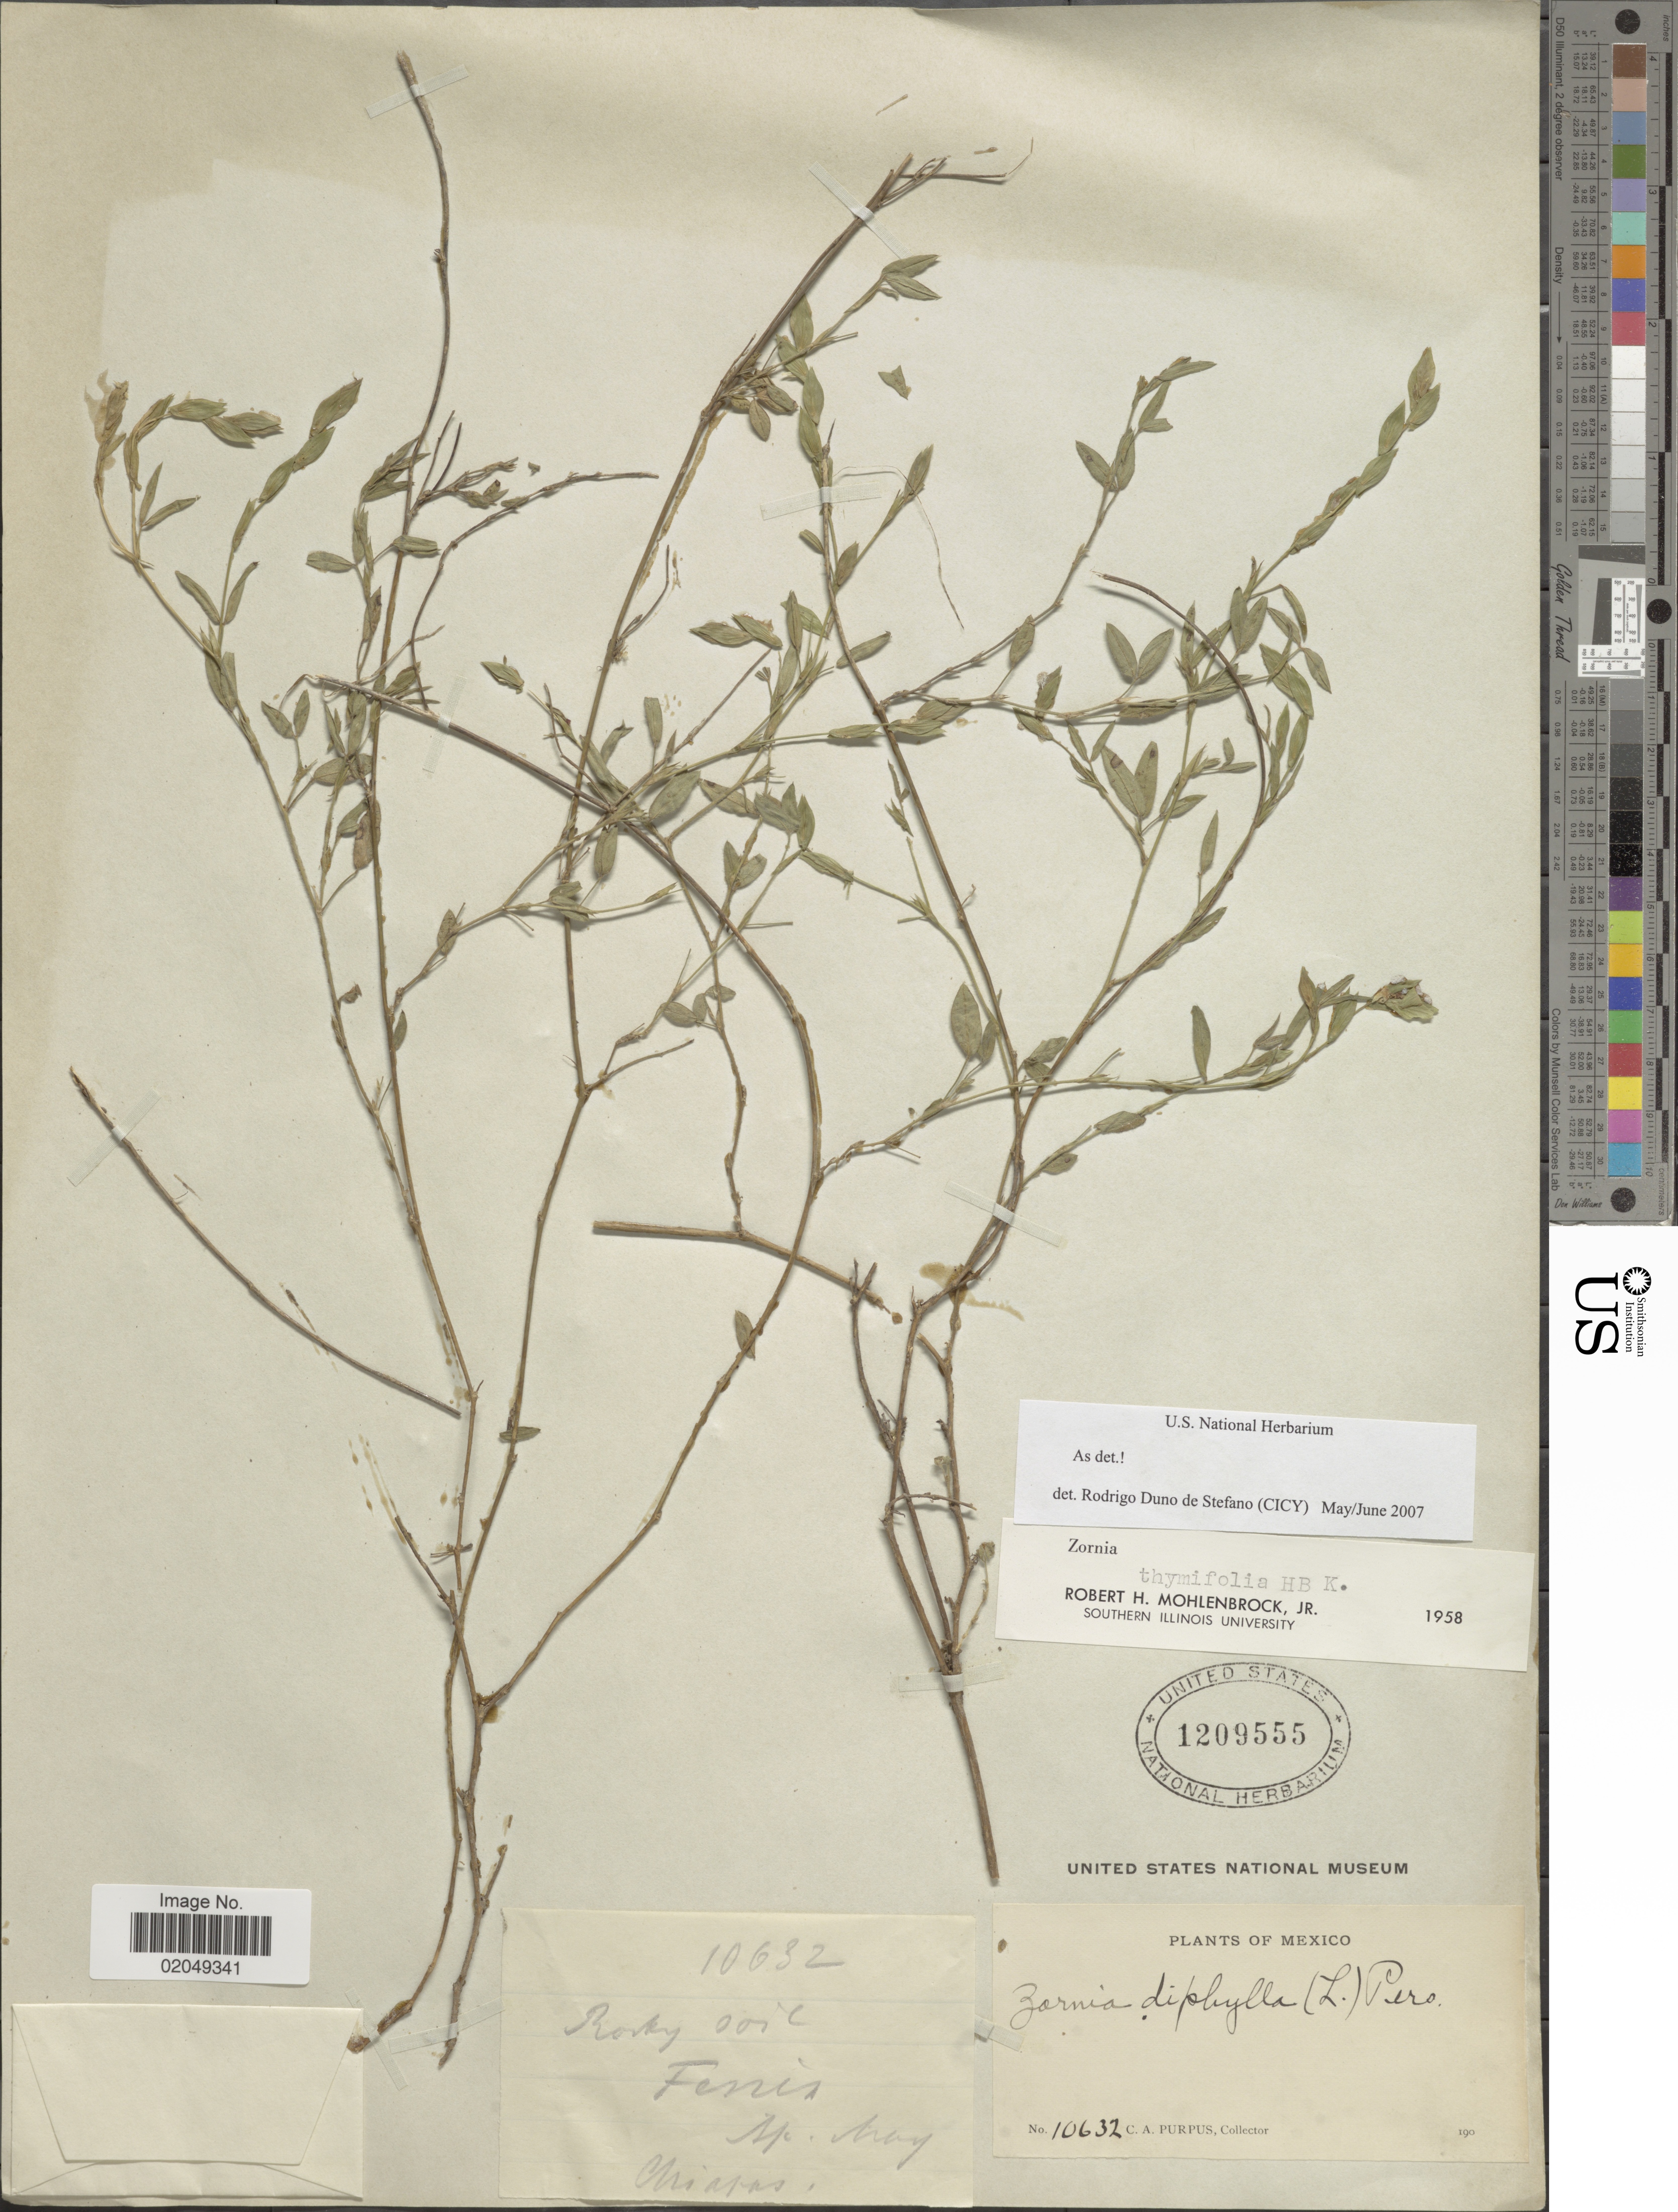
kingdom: Plantae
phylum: Tracheophyta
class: Magnoliopsida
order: Fabales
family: Fabaceae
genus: Zornia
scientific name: Zornia thymifolia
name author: Kunth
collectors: C. A. Purpus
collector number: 10632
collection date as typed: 190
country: Mexico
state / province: Chiapas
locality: Fenia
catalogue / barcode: US 1209555